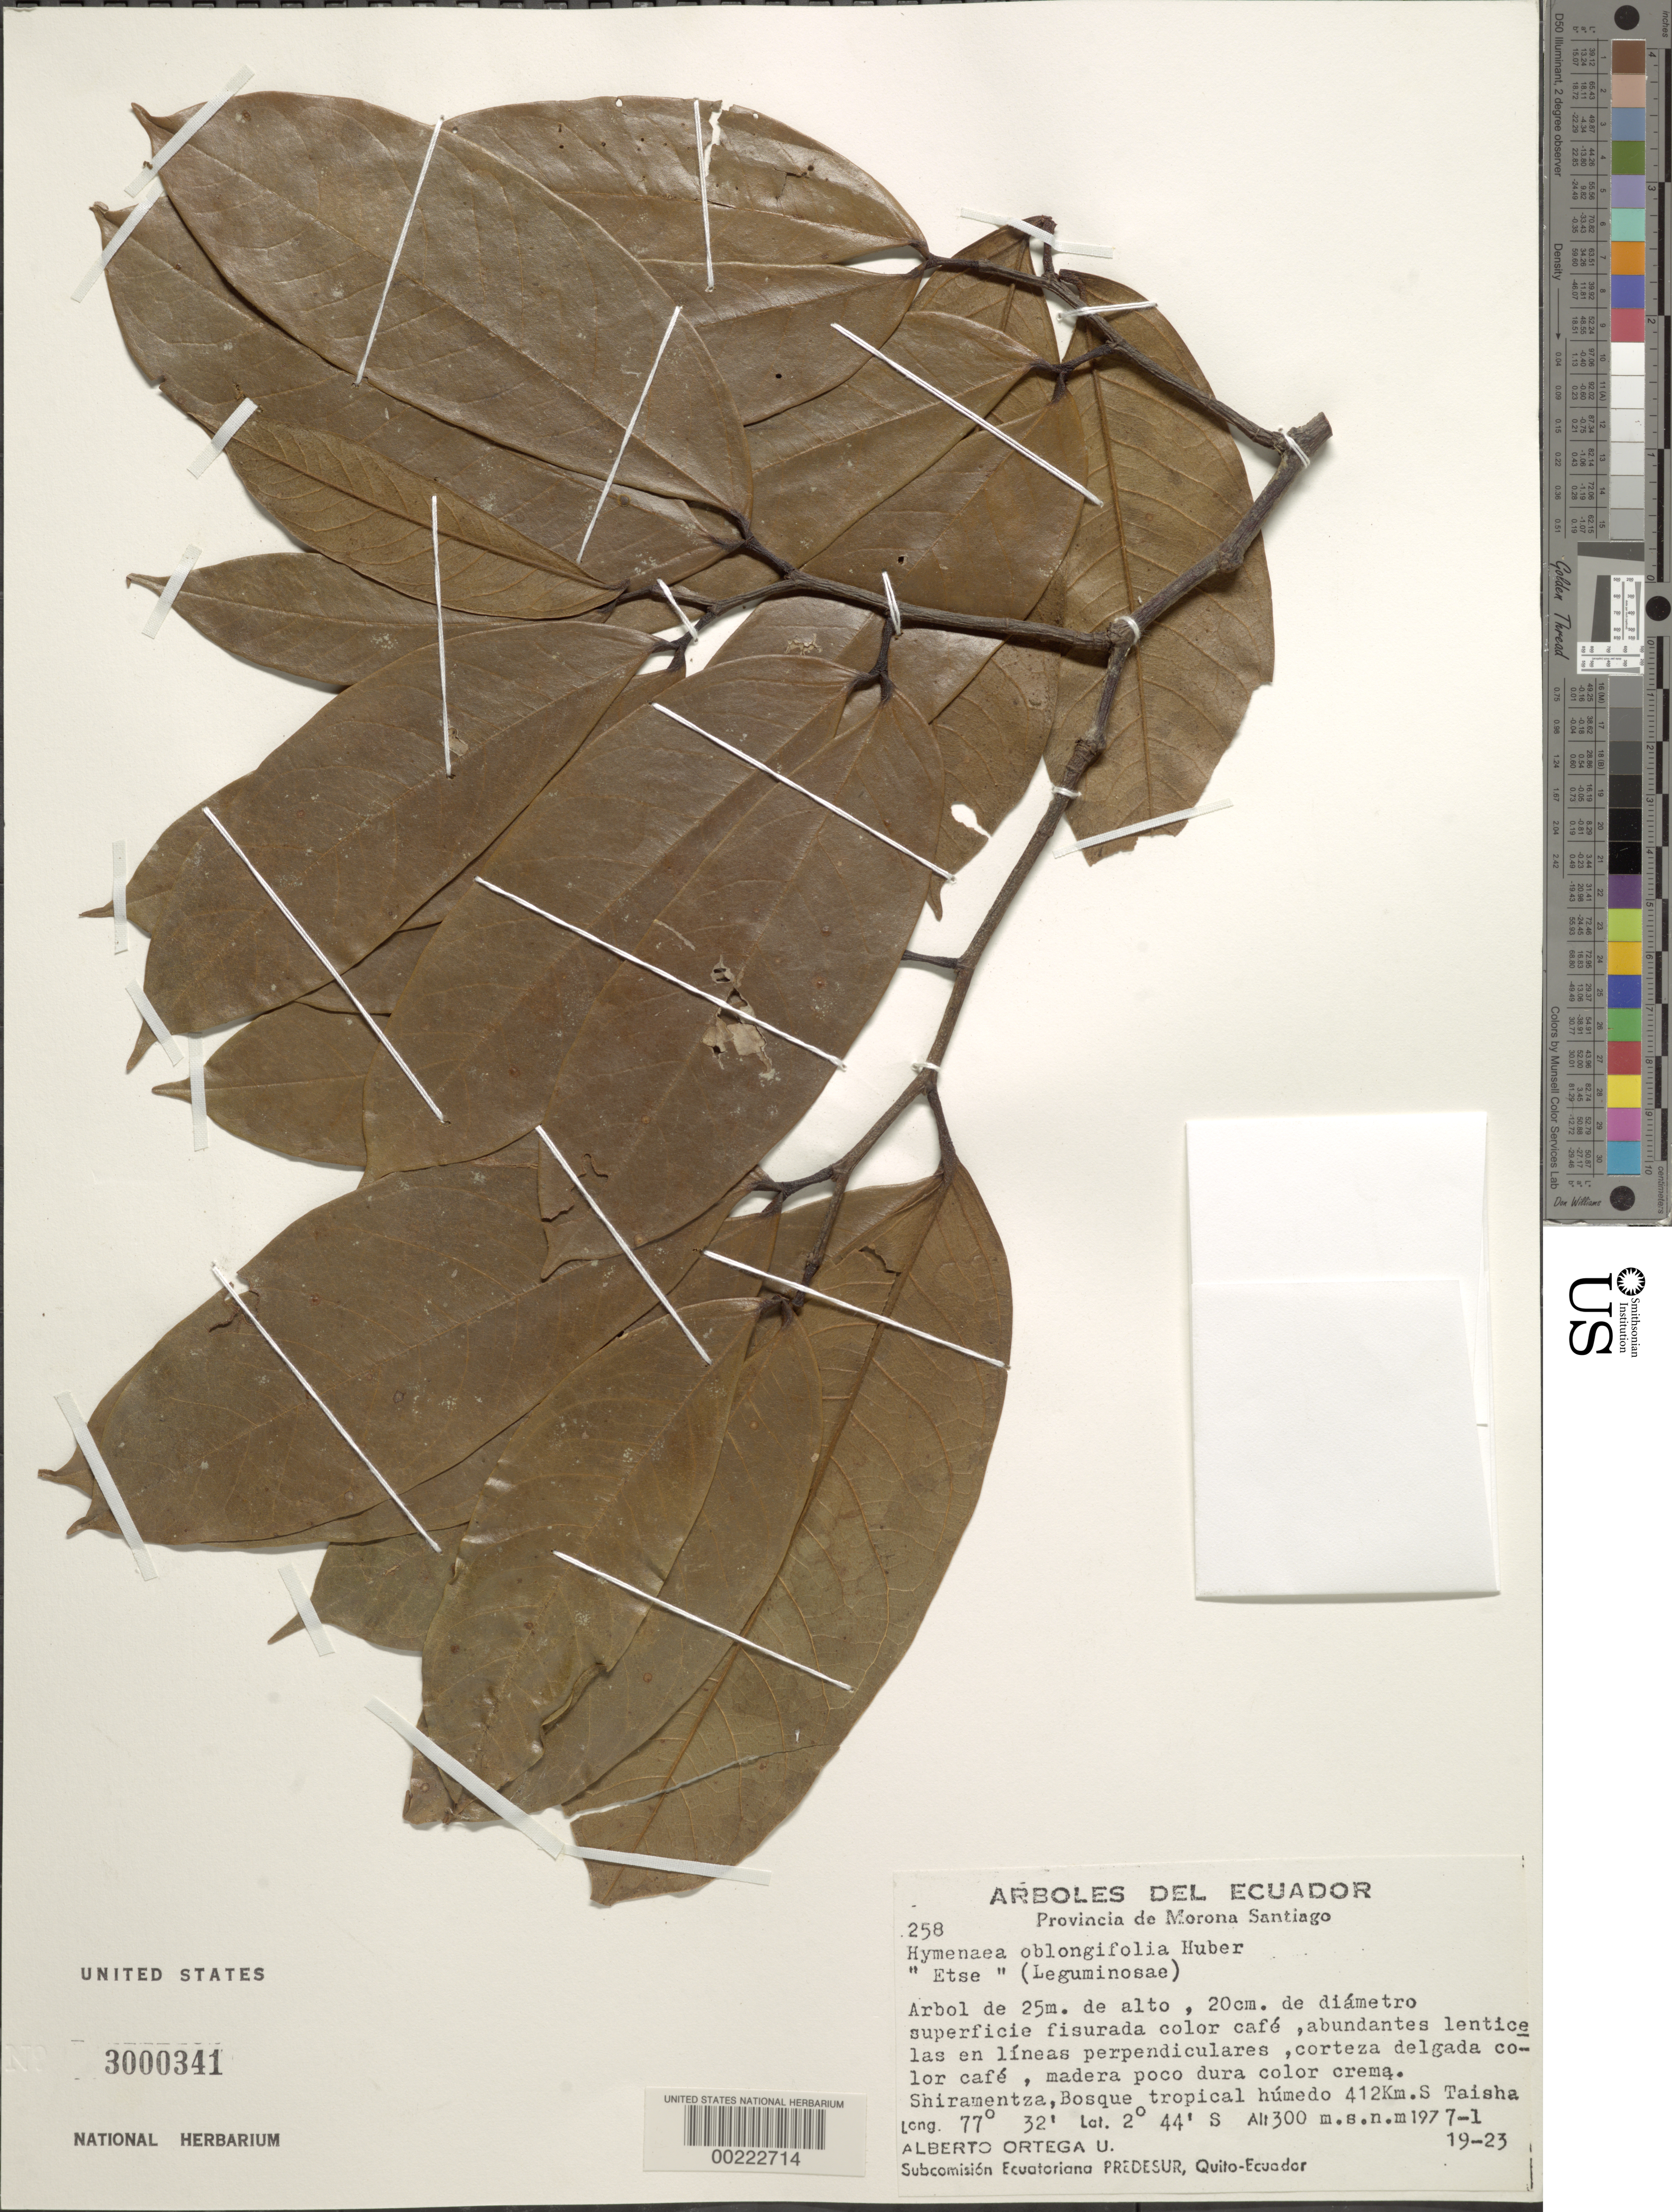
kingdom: Plantae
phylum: Tracheophyta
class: Magnoliopsida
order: Fabales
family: Fabaceae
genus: Hymenaea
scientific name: Hymenaea oblongifolia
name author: Huber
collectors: A. T. Ortega U.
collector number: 258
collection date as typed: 19 Jan 1977 to 23 Jan 1977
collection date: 1977-01-19/1977-01-23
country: Ecuador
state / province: Morona-Santiago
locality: Shiramentza; 412 km S of taisha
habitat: Humid tropical forest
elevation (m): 300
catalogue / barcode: US 3000341